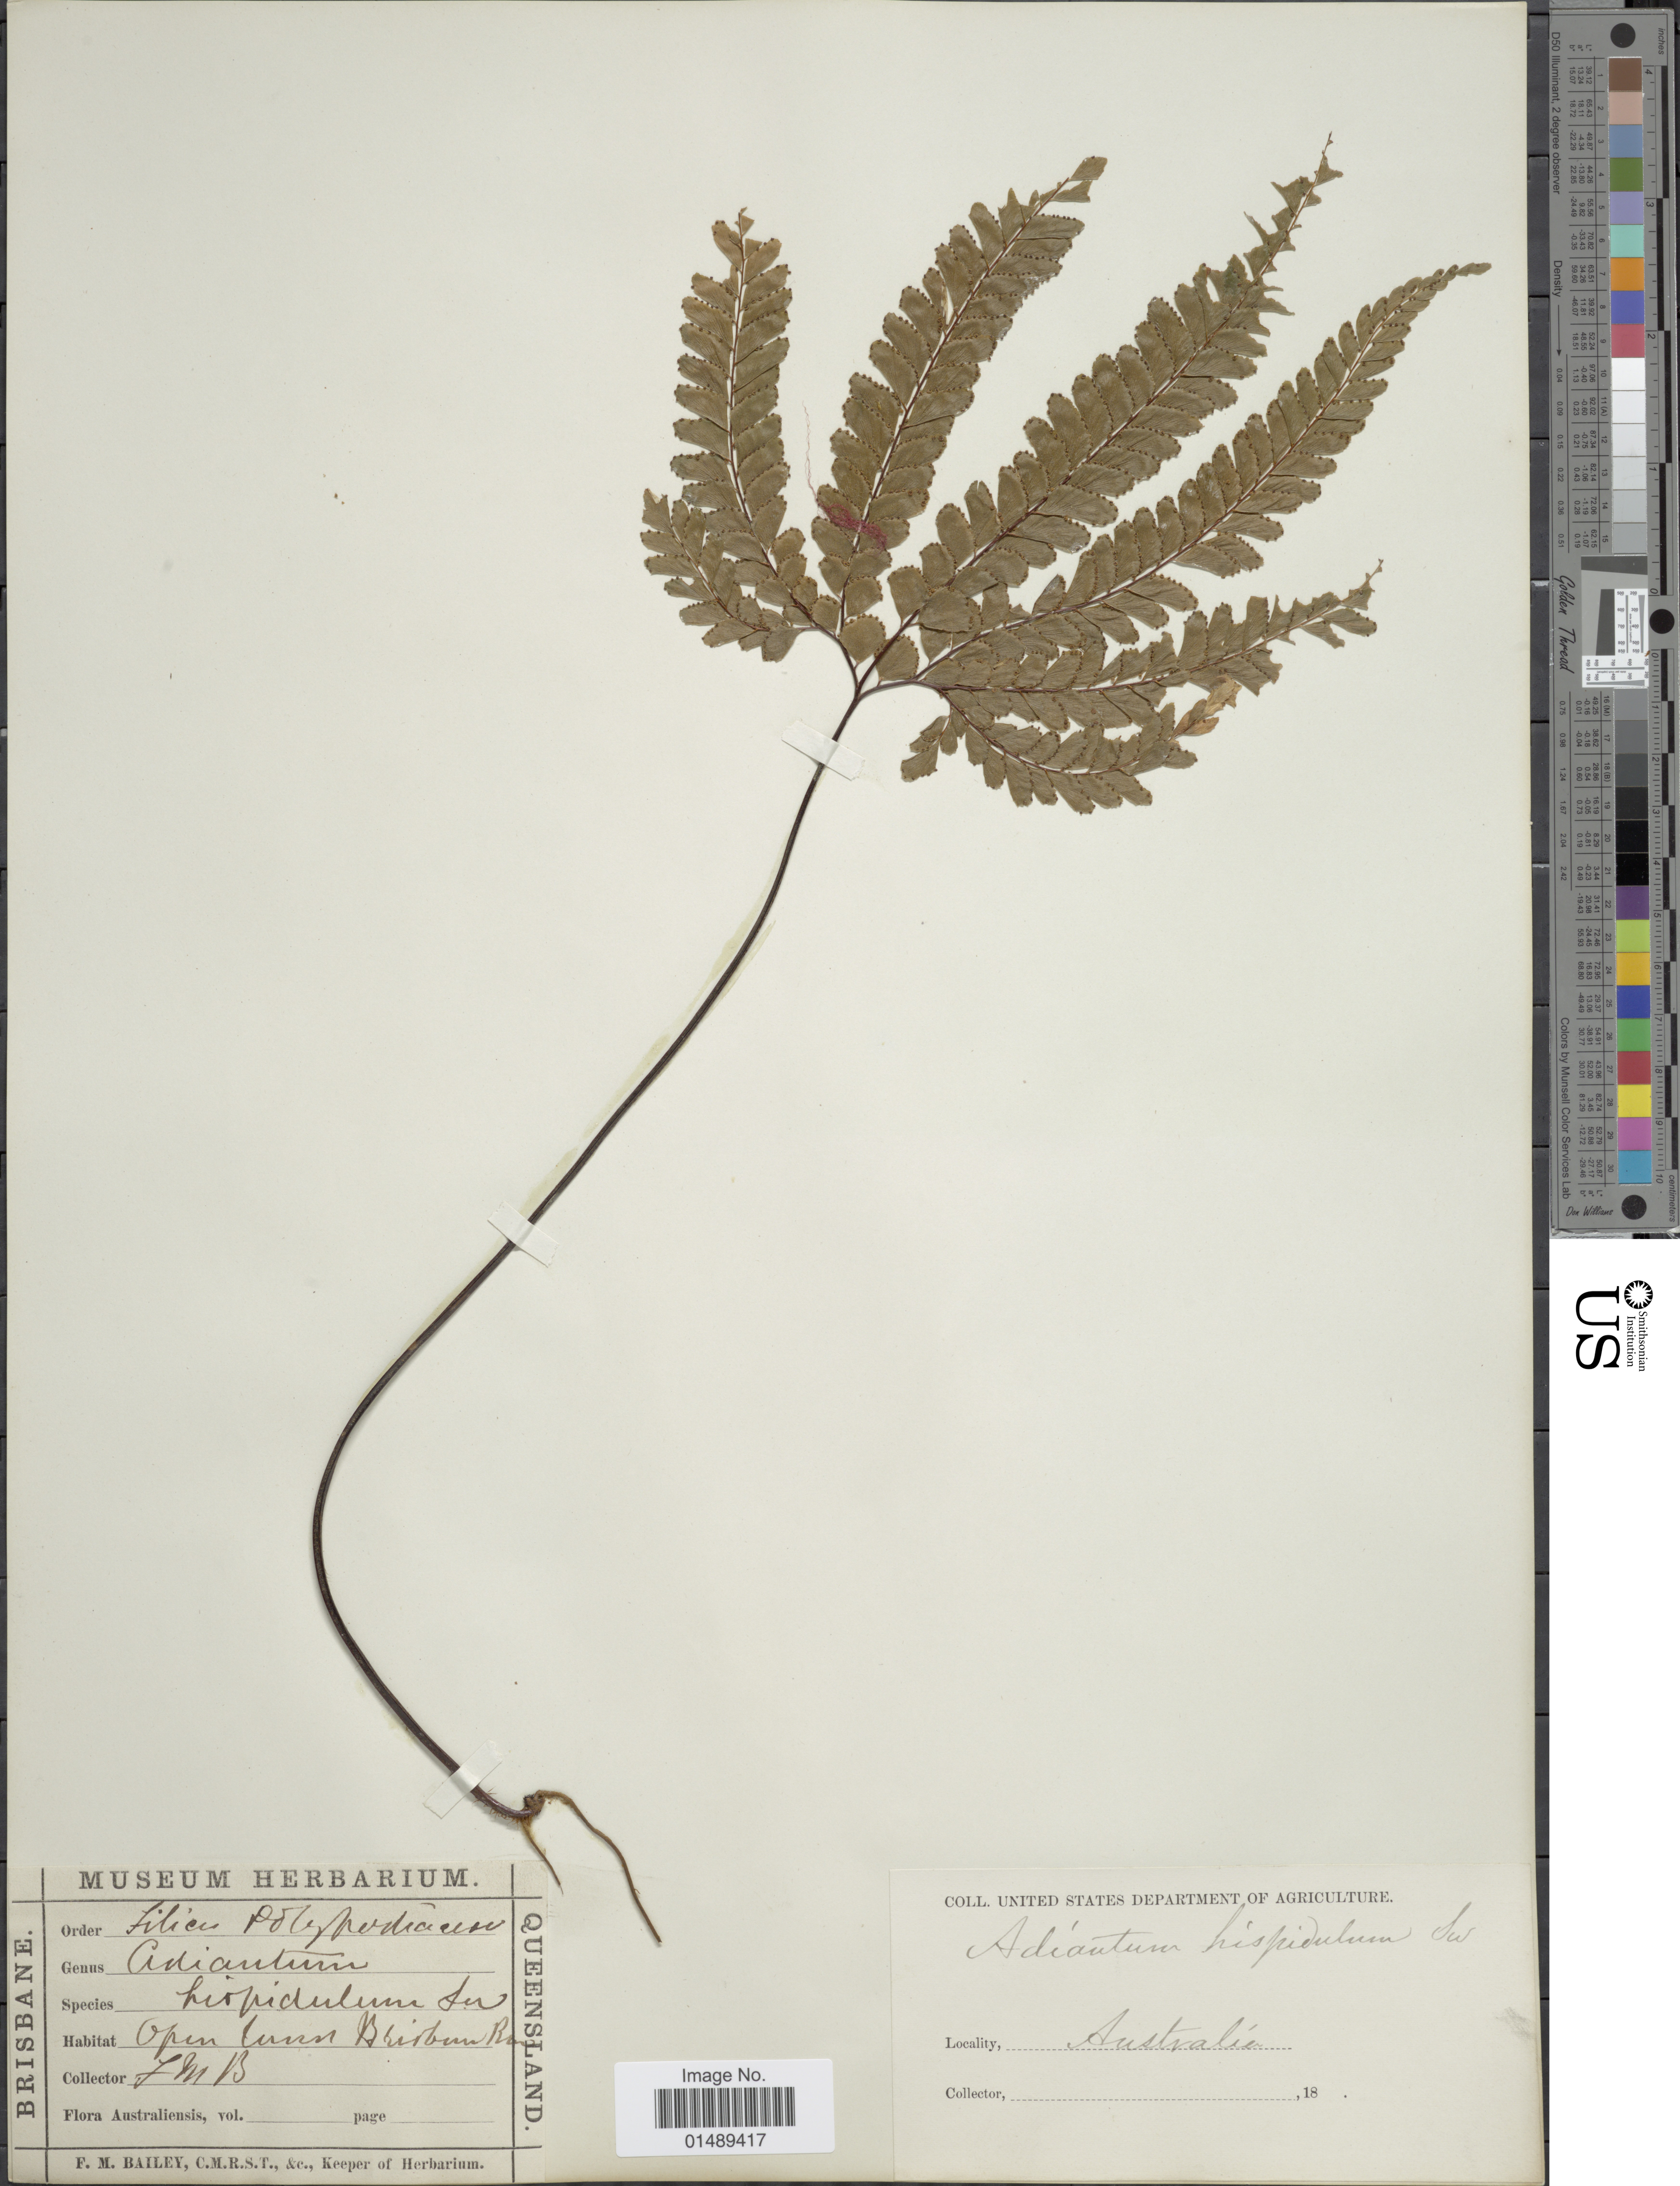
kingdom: Plantae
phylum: Tracheophyta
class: Polypodiopsida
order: Polypodiales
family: Pteridaceae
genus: Adiantum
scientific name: Adiantum hispidulum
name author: Sw.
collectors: F. M. Bailey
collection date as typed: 18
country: Australia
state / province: Queensland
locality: Open Woods Brisbane River